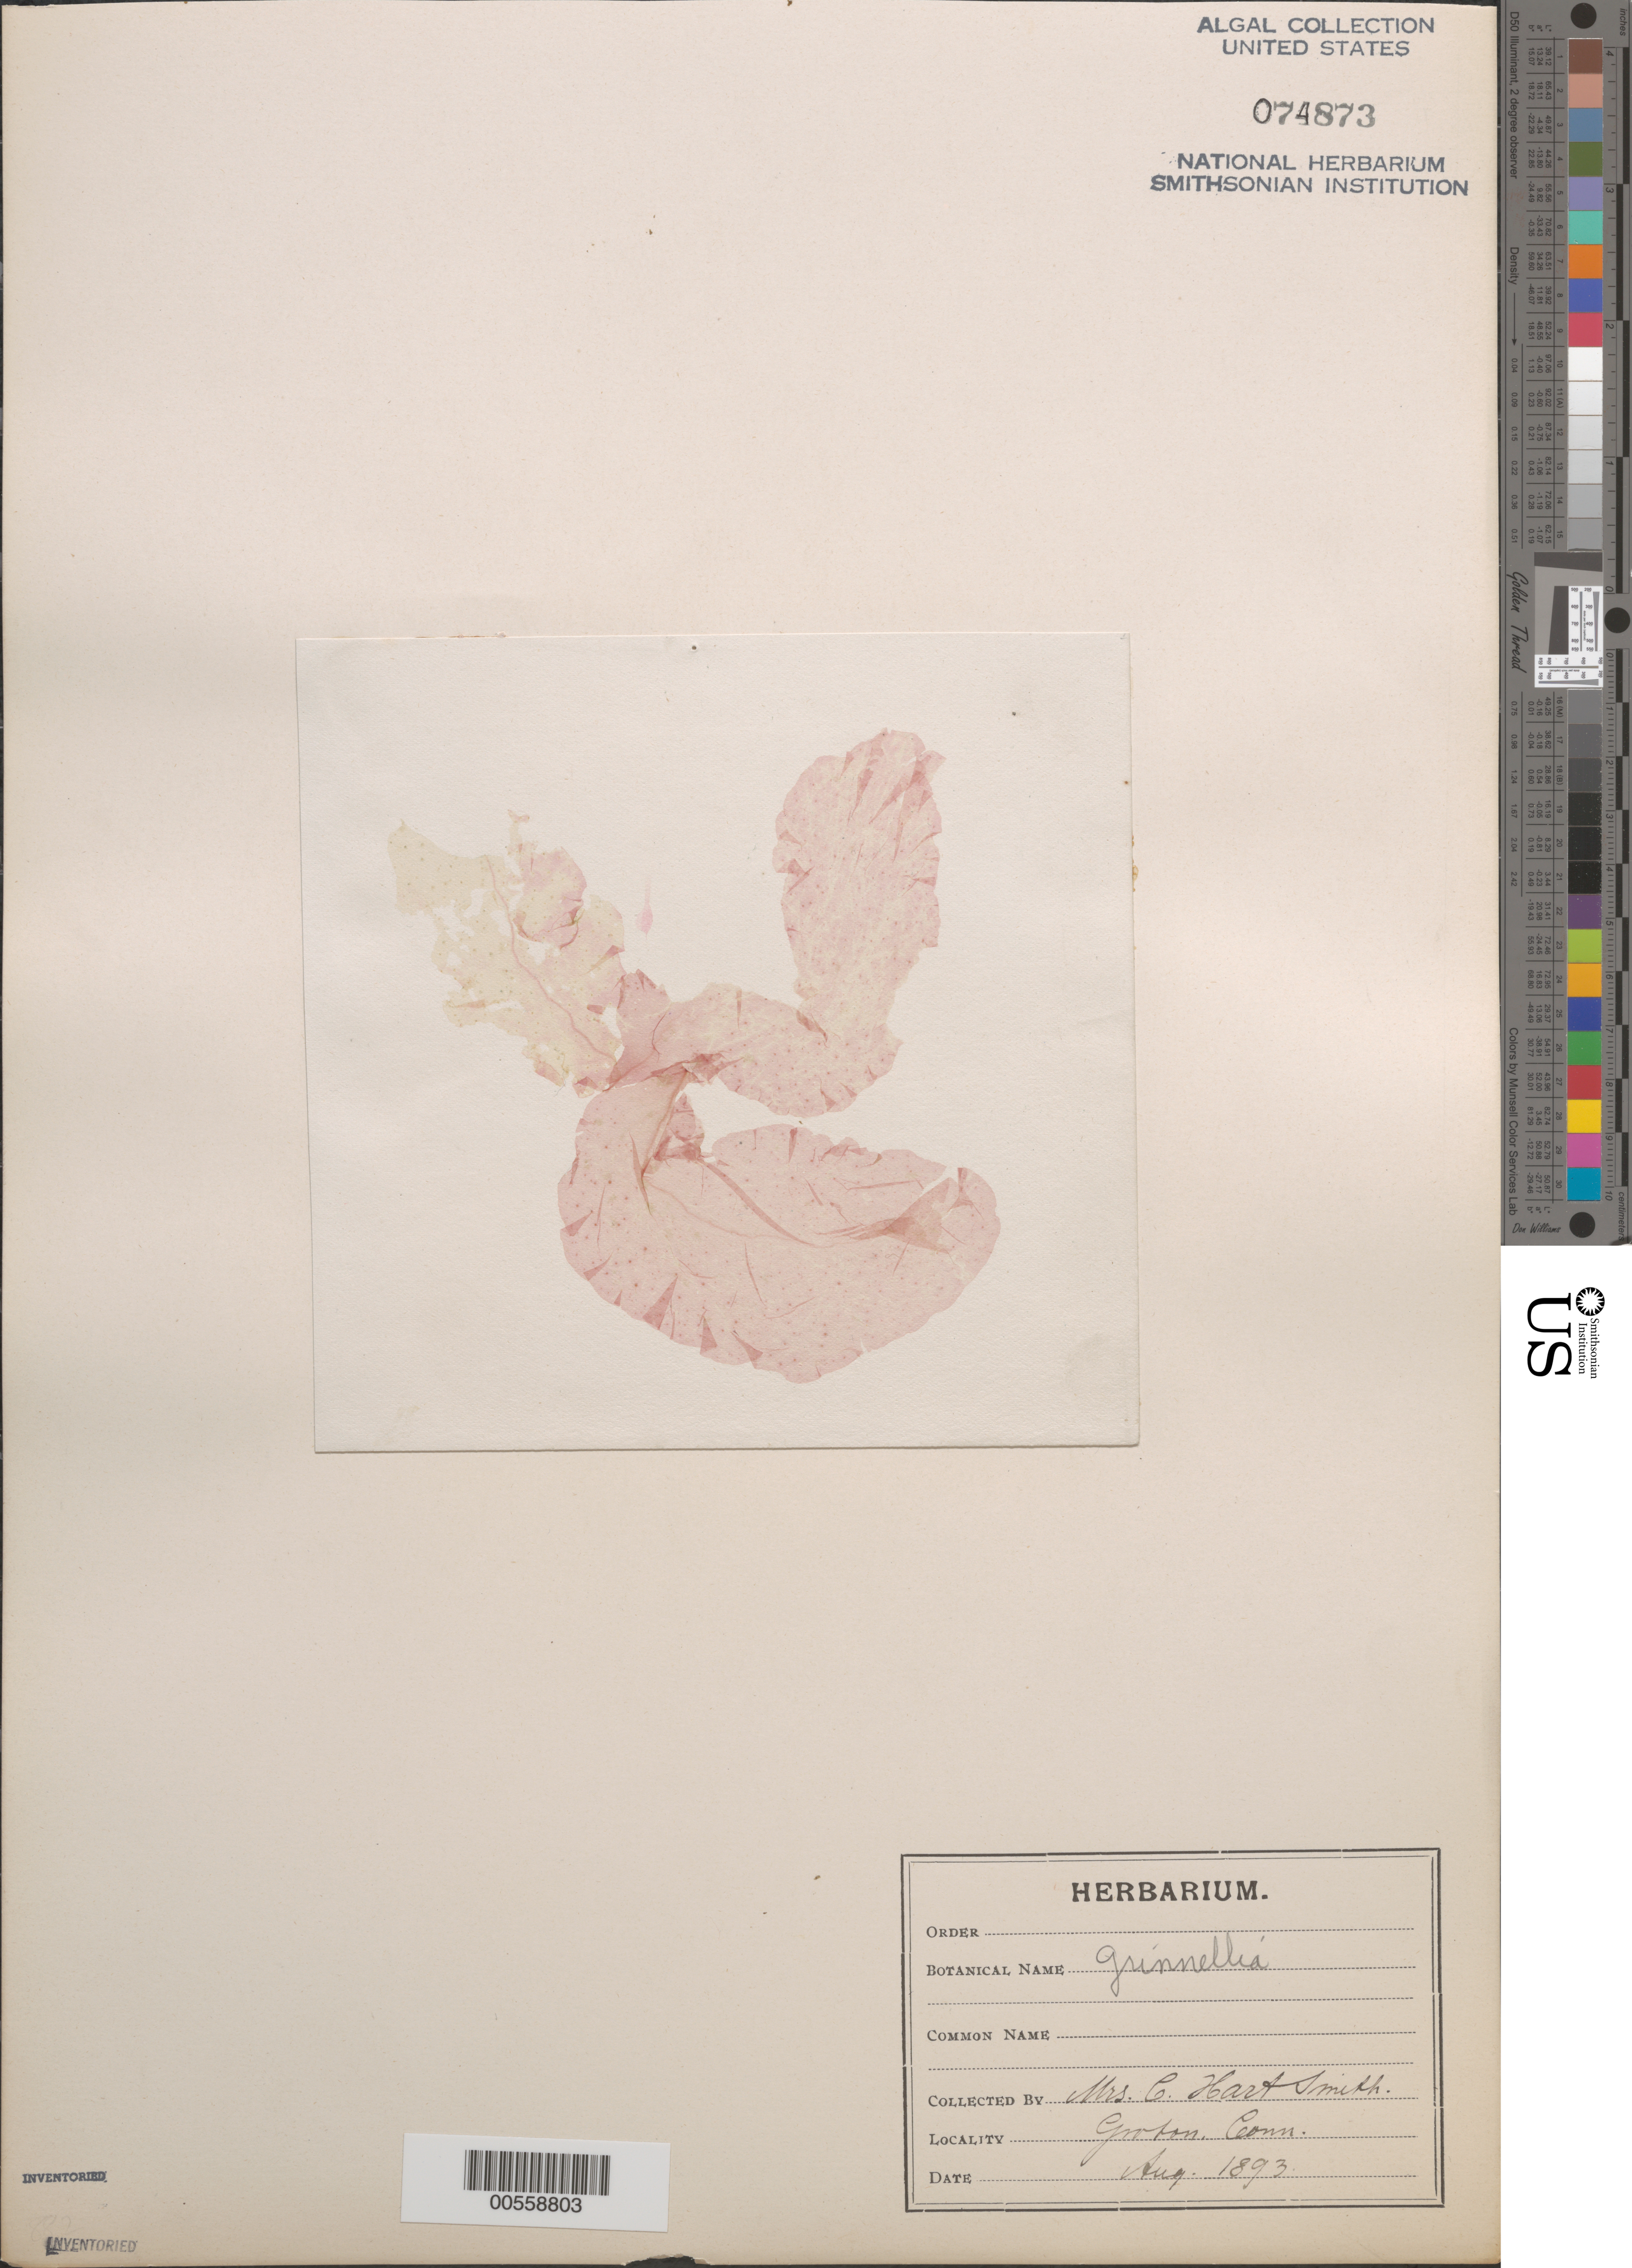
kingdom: Plantae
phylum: Rhodophyta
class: Florideophyceae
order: Ceramiales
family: Delesseriaceae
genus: Grinnellia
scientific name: Grinnellia sp.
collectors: C. H. Smith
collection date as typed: Aug 1893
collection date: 1893-08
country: United States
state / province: Connecticut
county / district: New London County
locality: Groton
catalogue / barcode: US 74873